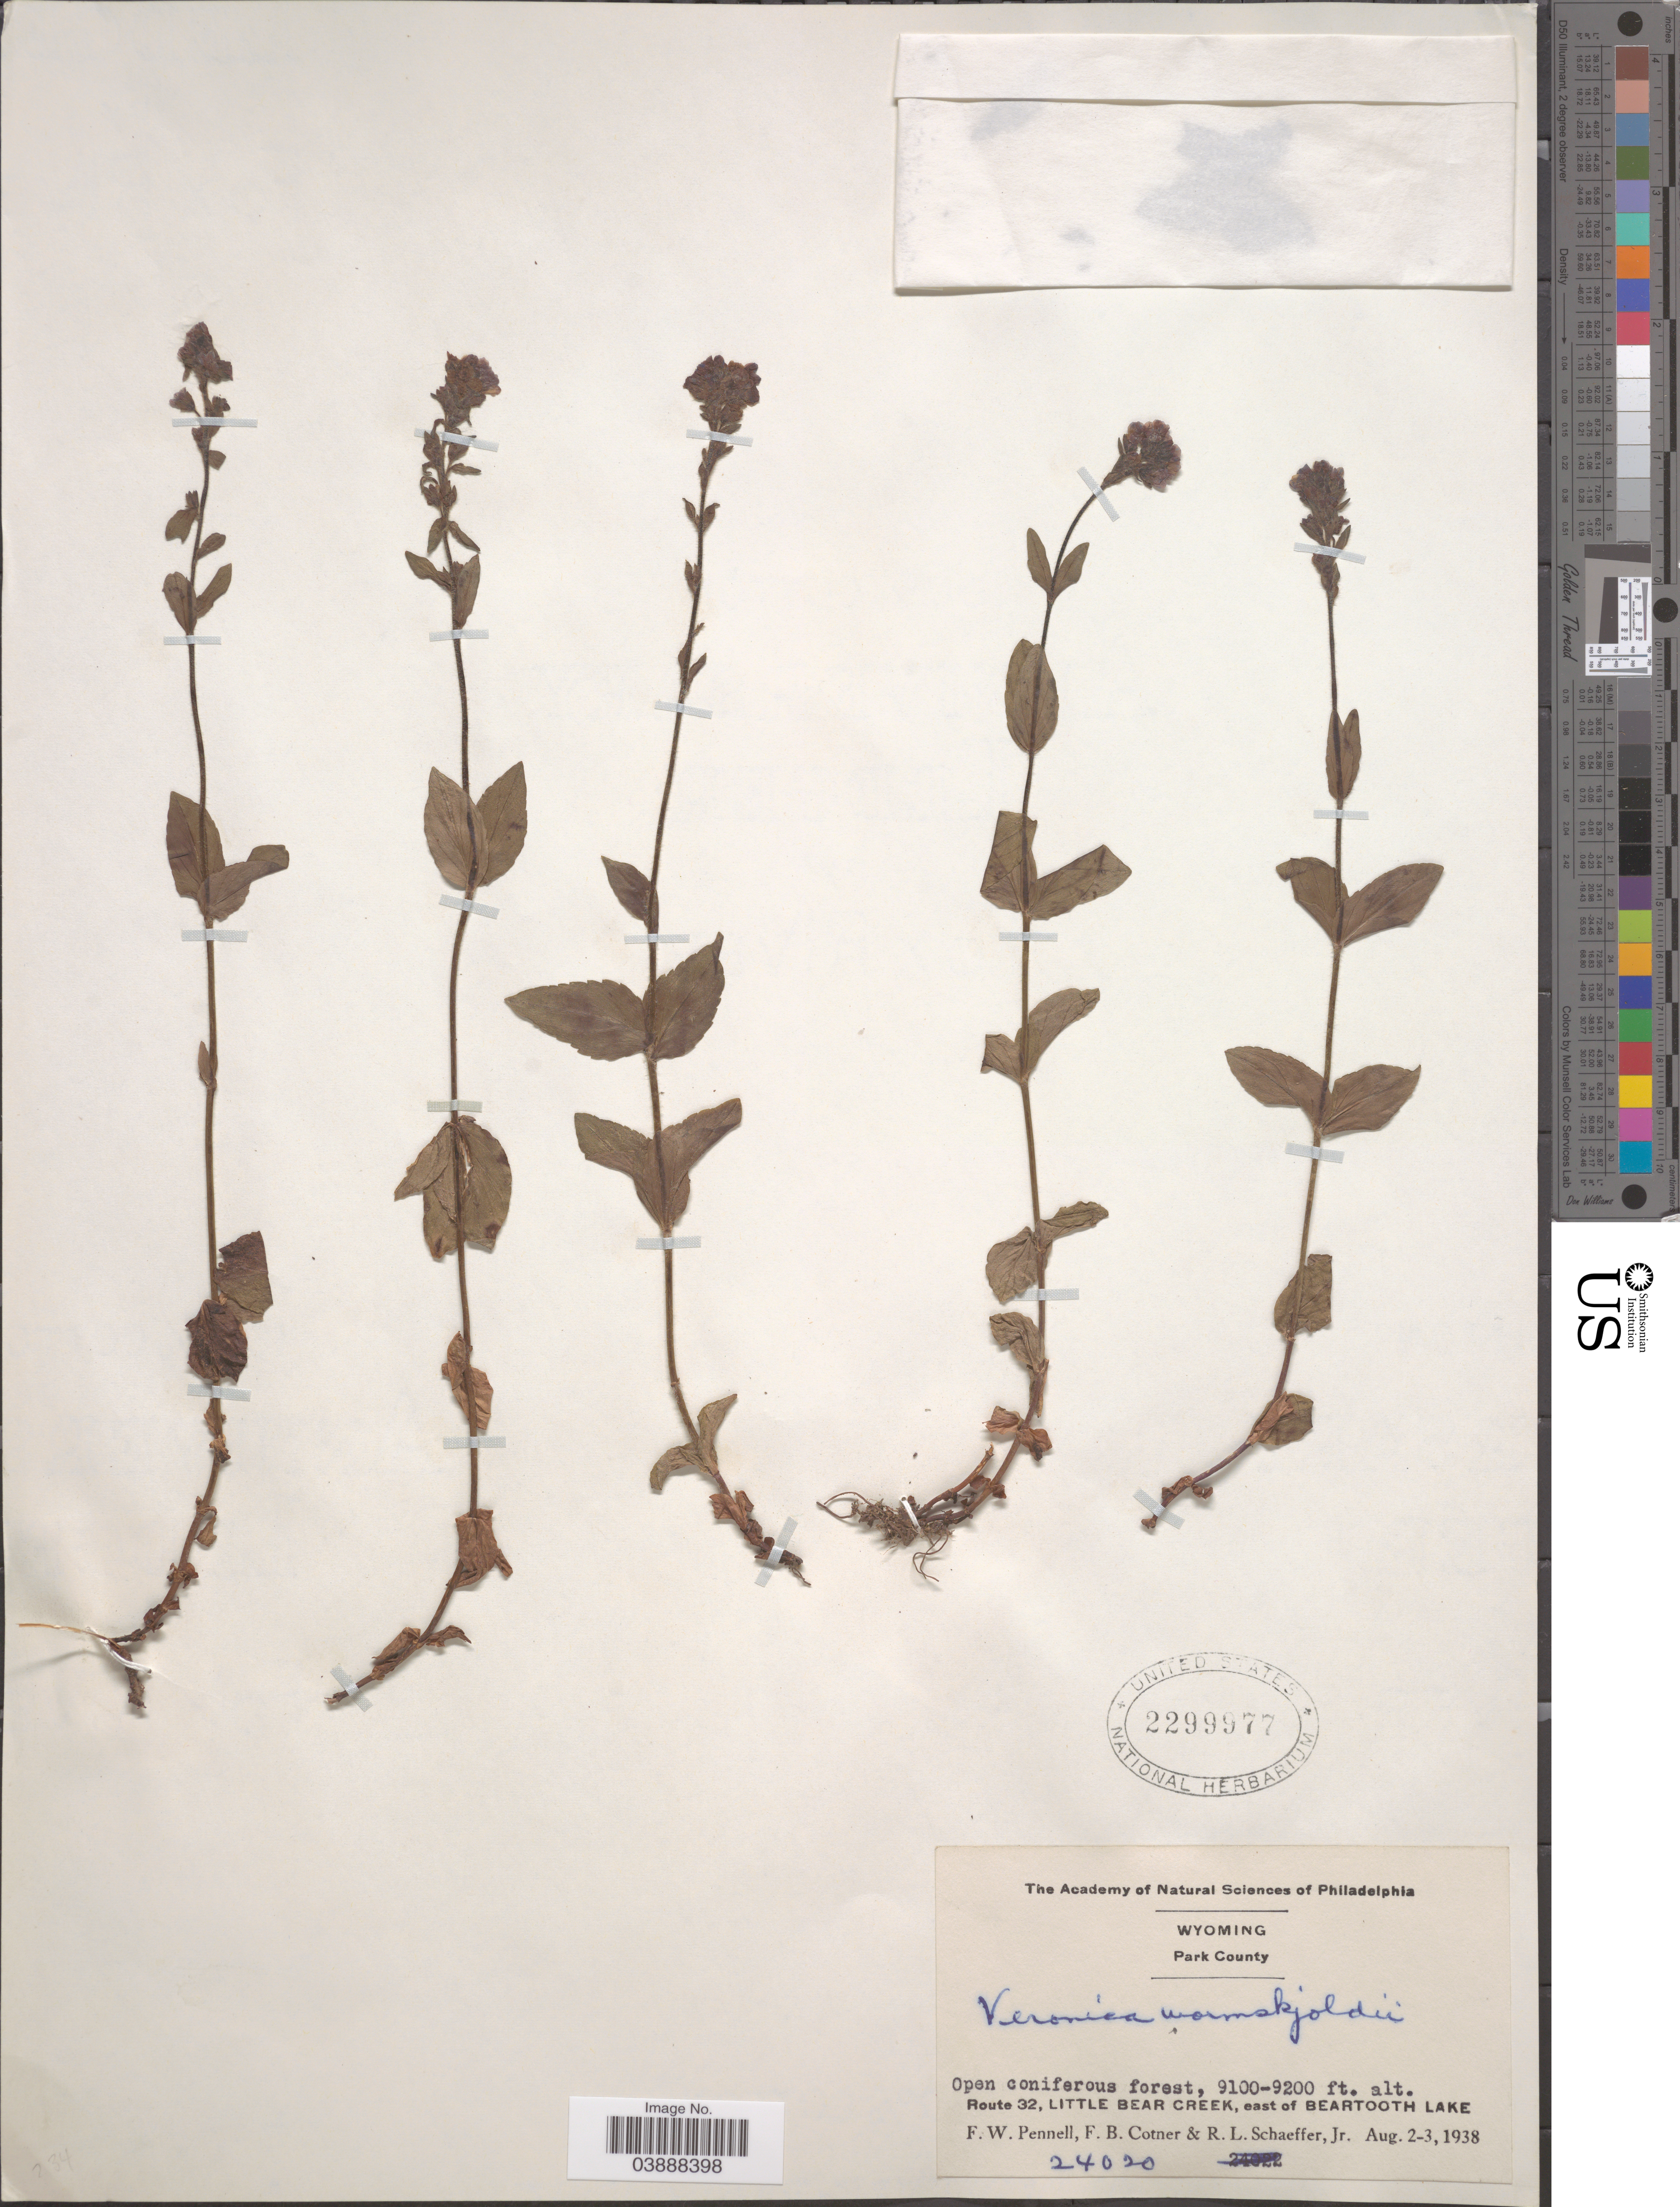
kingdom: Plantae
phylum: Tracheophyta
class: Magnoliopsida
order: Lamiales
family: Plantaginaceae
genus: Veronica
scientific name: Veronica wormskjoldii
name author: Roem. & Schult.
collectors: F. W. Pennell, F. Cotner & R. L. Schaeffer Jr.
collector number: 24020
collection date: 1938-08-02/1938-08-03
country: United States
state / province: Wyoming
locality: Park County. Route 32, Little Bear Creek, east of Beartooth Lake.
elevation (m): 2774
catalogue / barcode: US 2299977